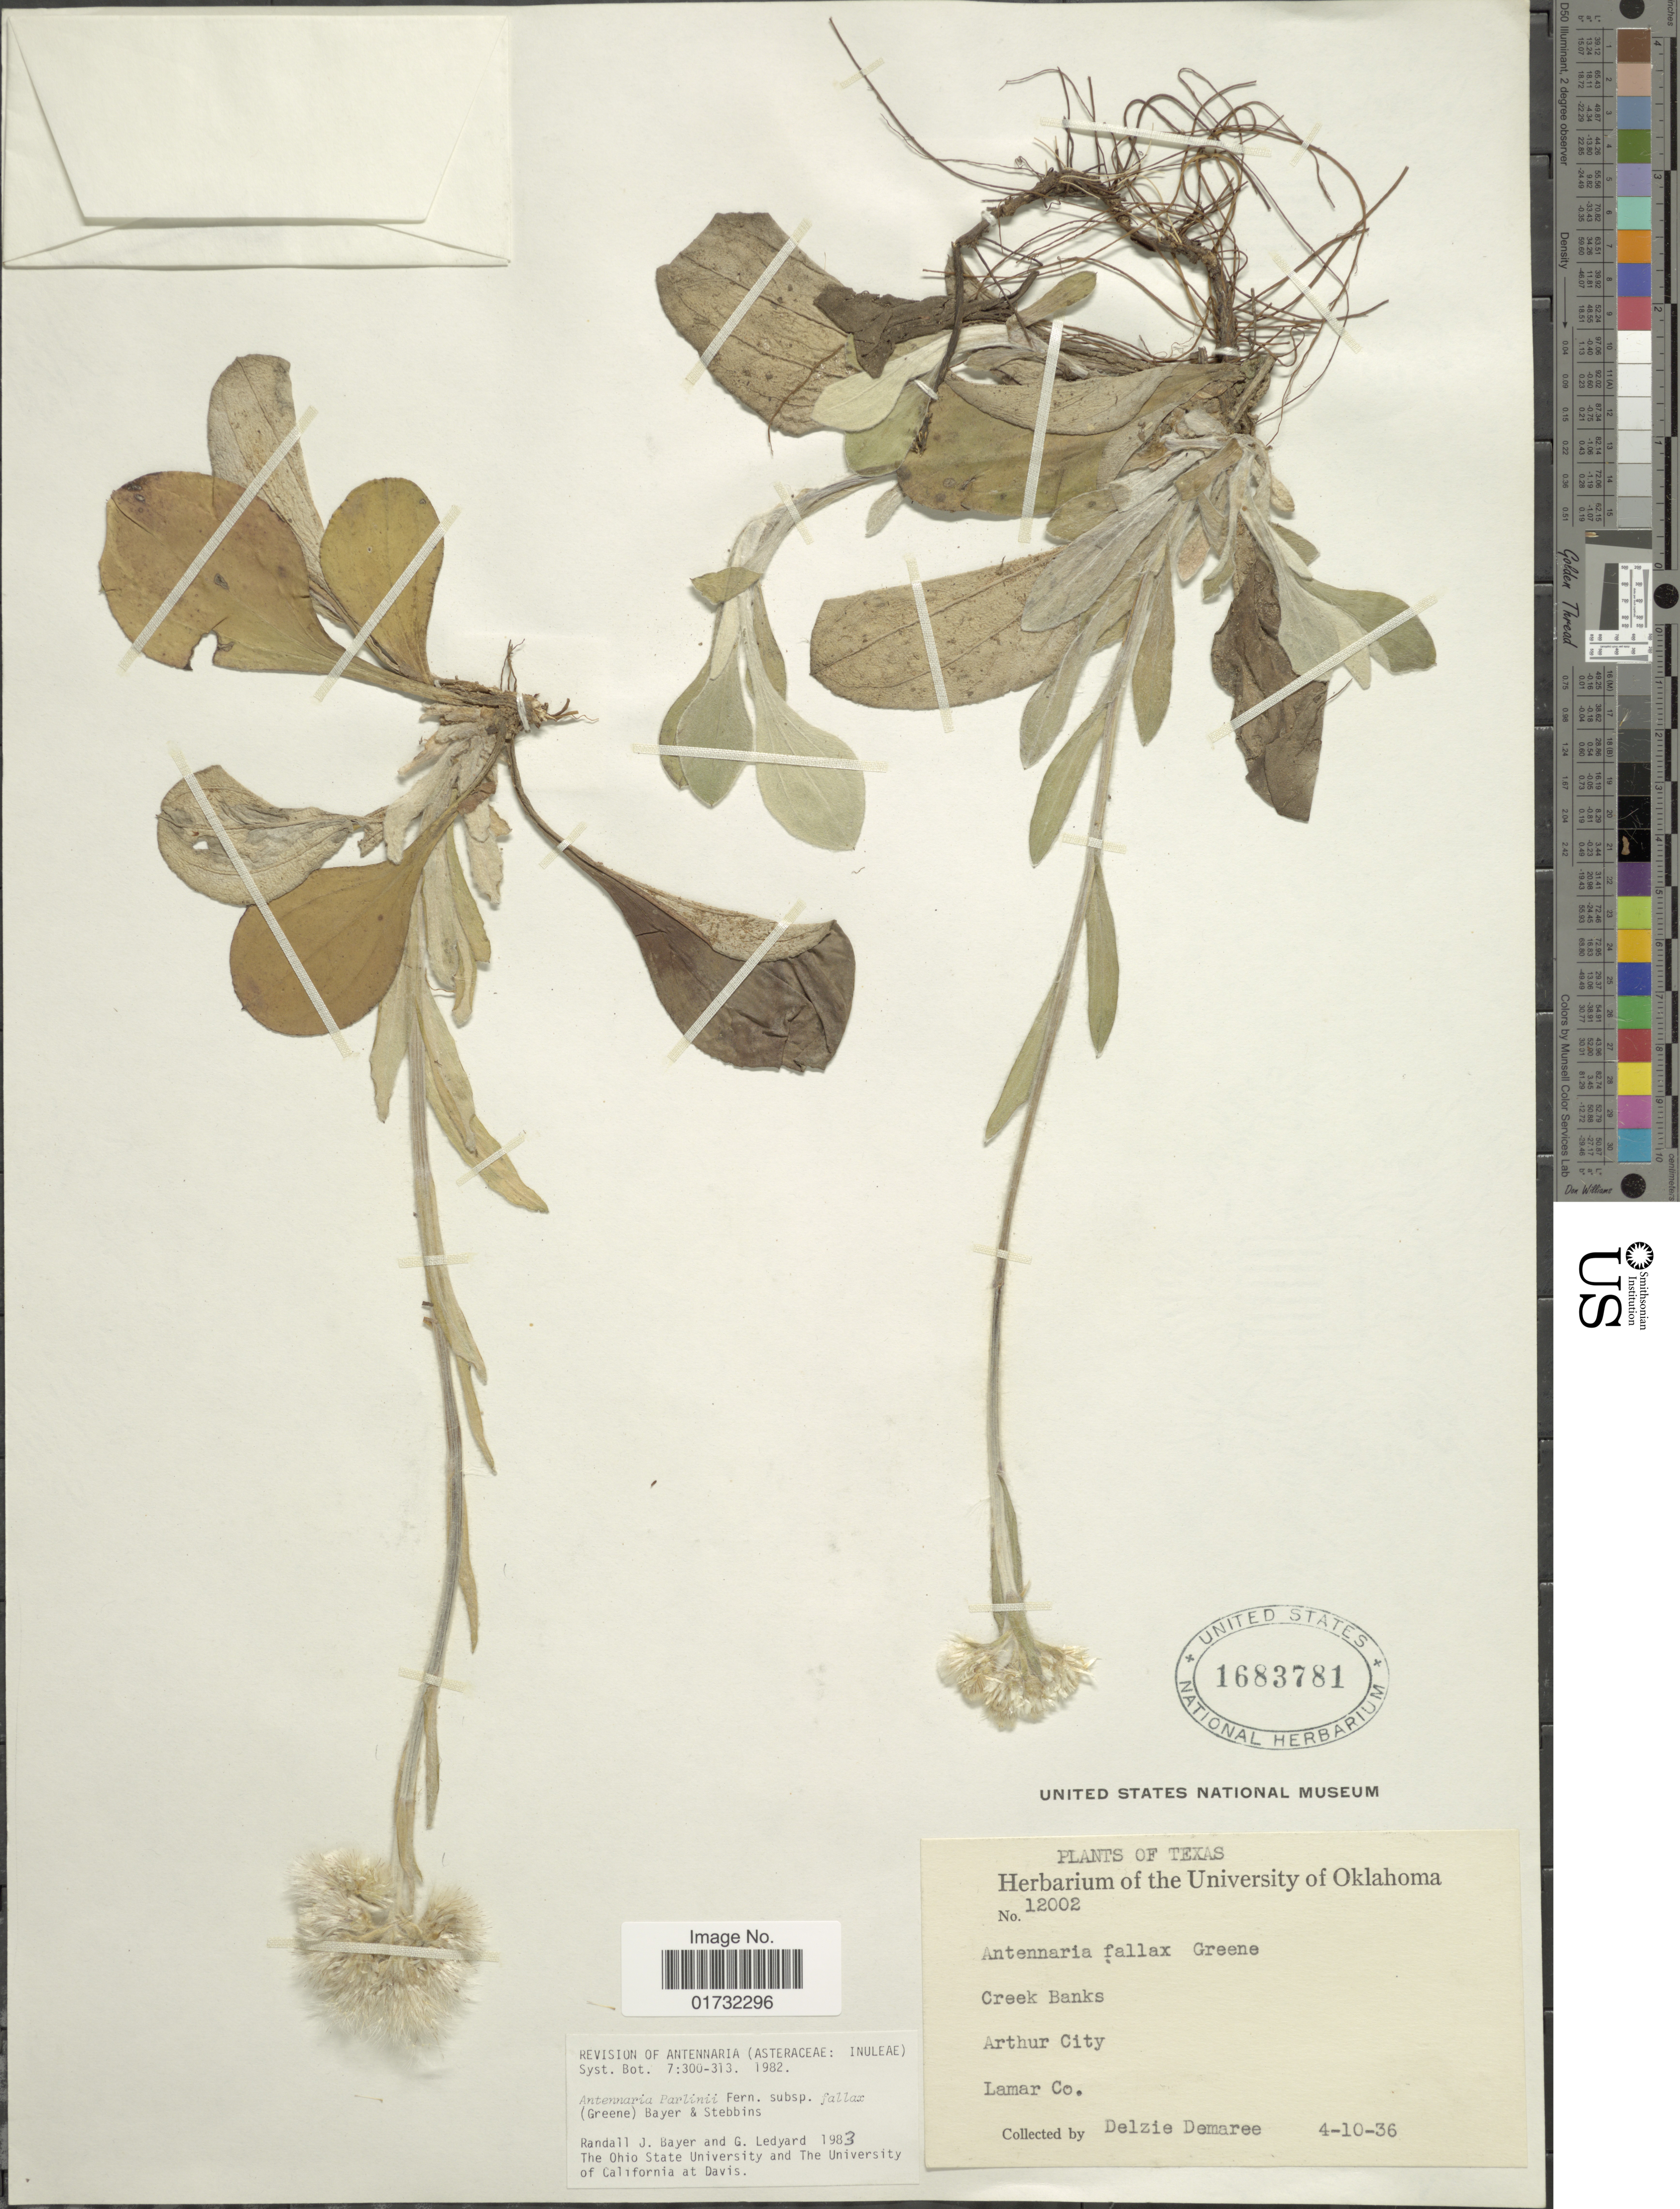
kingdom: Plantae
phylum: Tracheophyta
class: Magnoliopsida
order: Asterales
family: Asteraceae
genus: Antennaria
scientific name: Antennaria parlinii subsp. fallax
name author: (Greene) R.J. Bayer & Stebbins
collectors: D. Demaree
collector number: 12002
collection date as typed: Transcribed d/m/y: 10/4/36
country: United States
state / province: Texas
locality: Arthur City. Lamar Co.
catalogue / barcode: US 1683781